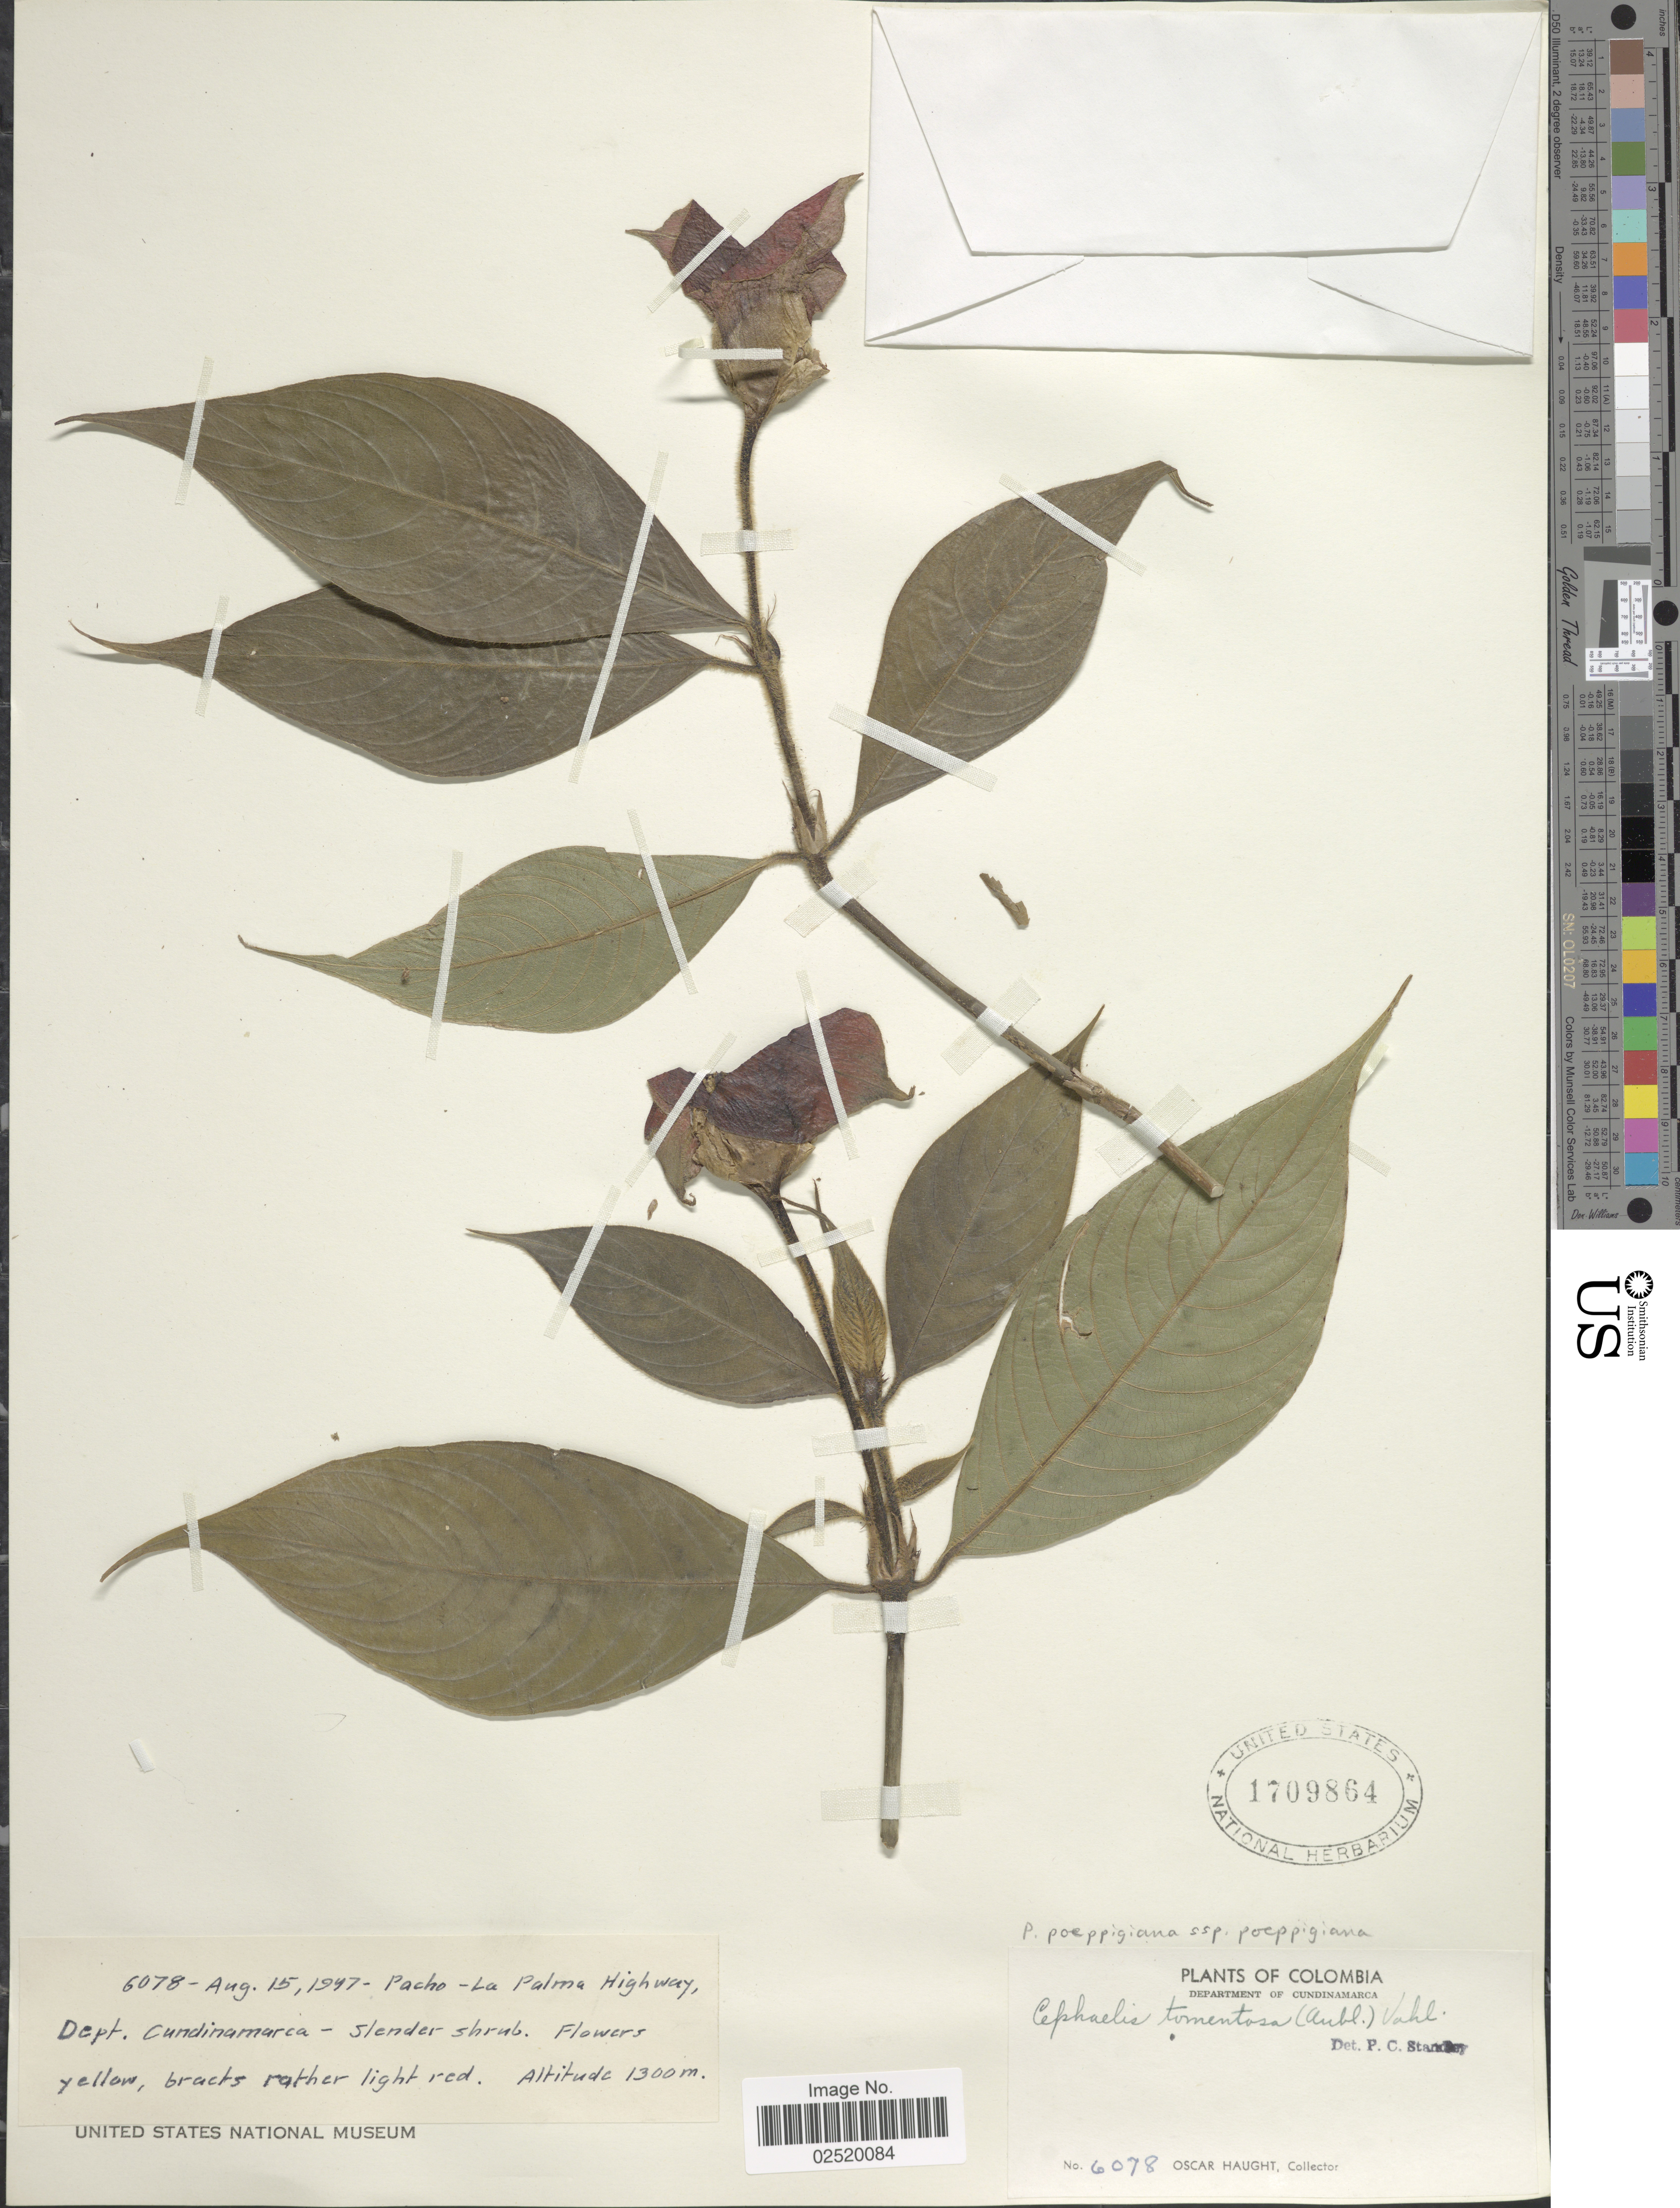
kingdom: Plantae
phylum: Tracheophyta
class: Magnoliopsida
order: Gentianales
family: Rubiaceae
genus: Psychotria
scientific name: Psychotria poeppigiana subsp. poeppigiana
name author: Müll. Arg.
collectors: O. L. Haught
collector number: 6078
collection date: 1947-08-15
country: Colombia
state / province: Cundinamarca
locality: Pacho, La Palma Highway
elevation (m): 1300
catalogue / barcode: US 1709864